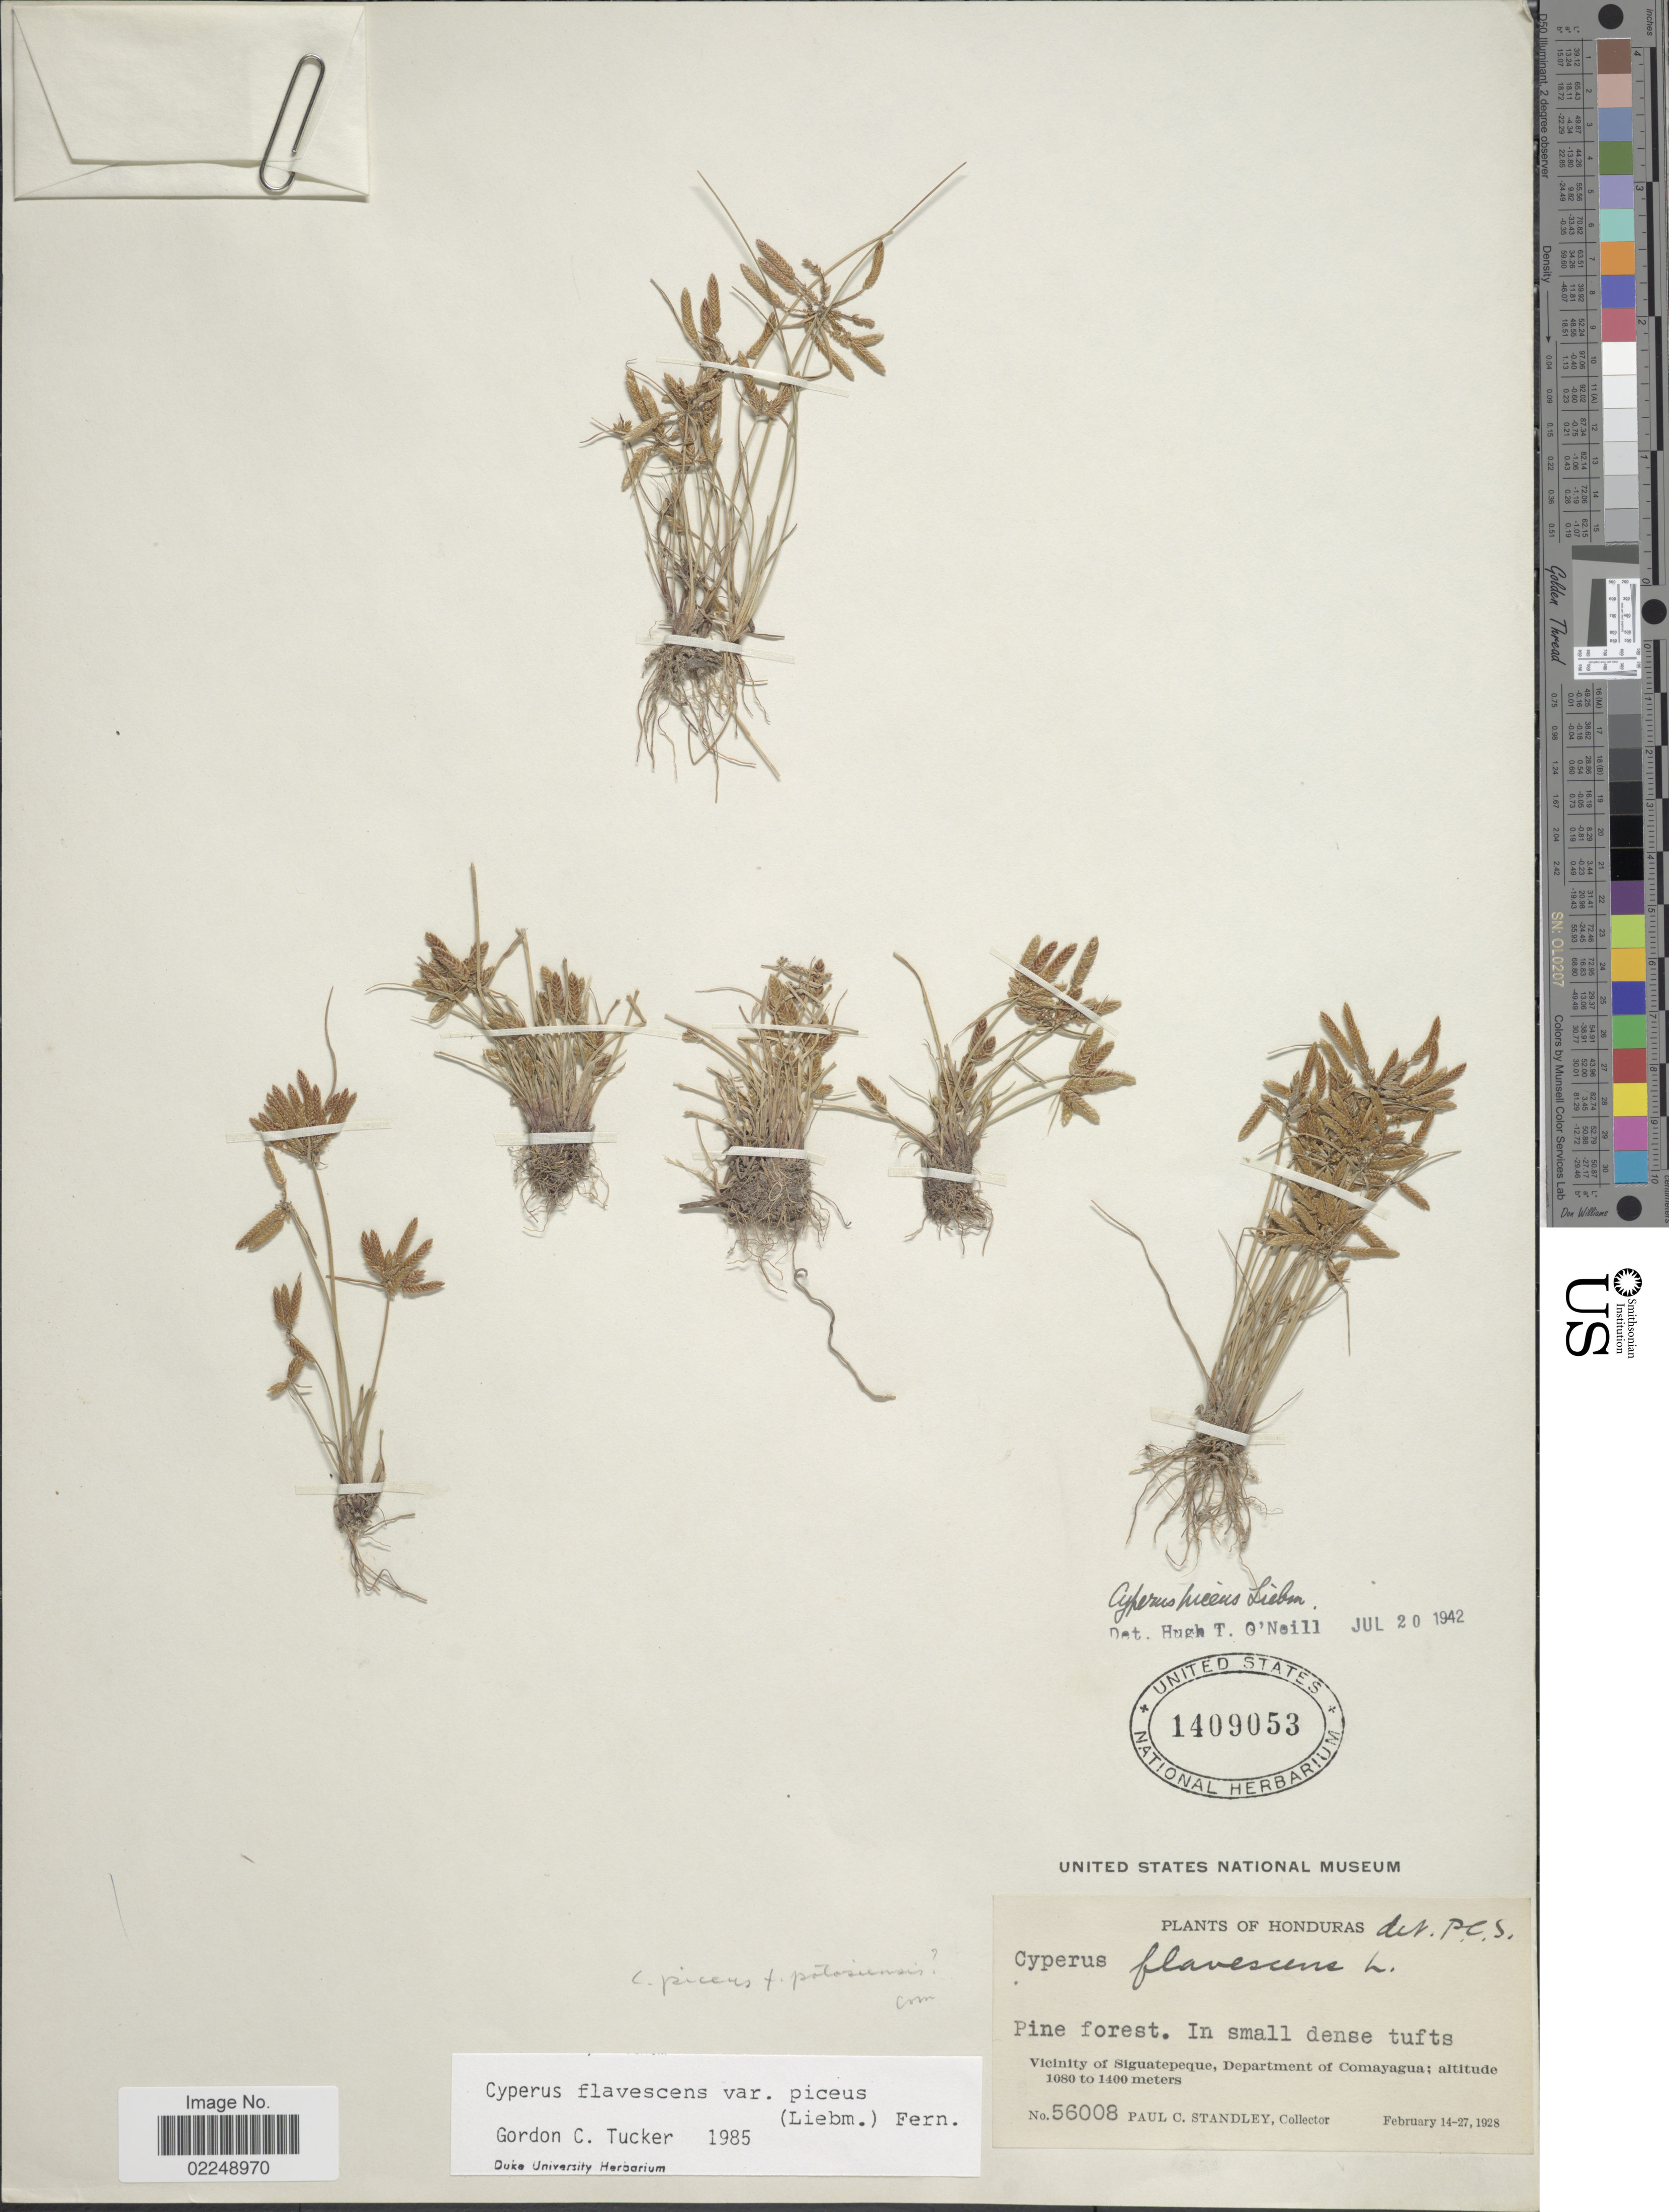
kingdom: Plantae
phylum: Tracheophyta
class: Liliopsida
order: Poales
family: Cyperaceae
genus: Cyperus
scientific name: Cyperus flavescens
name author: L.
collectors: P. C. Standley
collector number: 56008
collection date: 1928-02-14/1928-02-27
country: Honduras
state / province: Comayagua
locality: Vicinity of Siguatepeque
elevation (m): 1080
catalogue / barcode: US 1409053